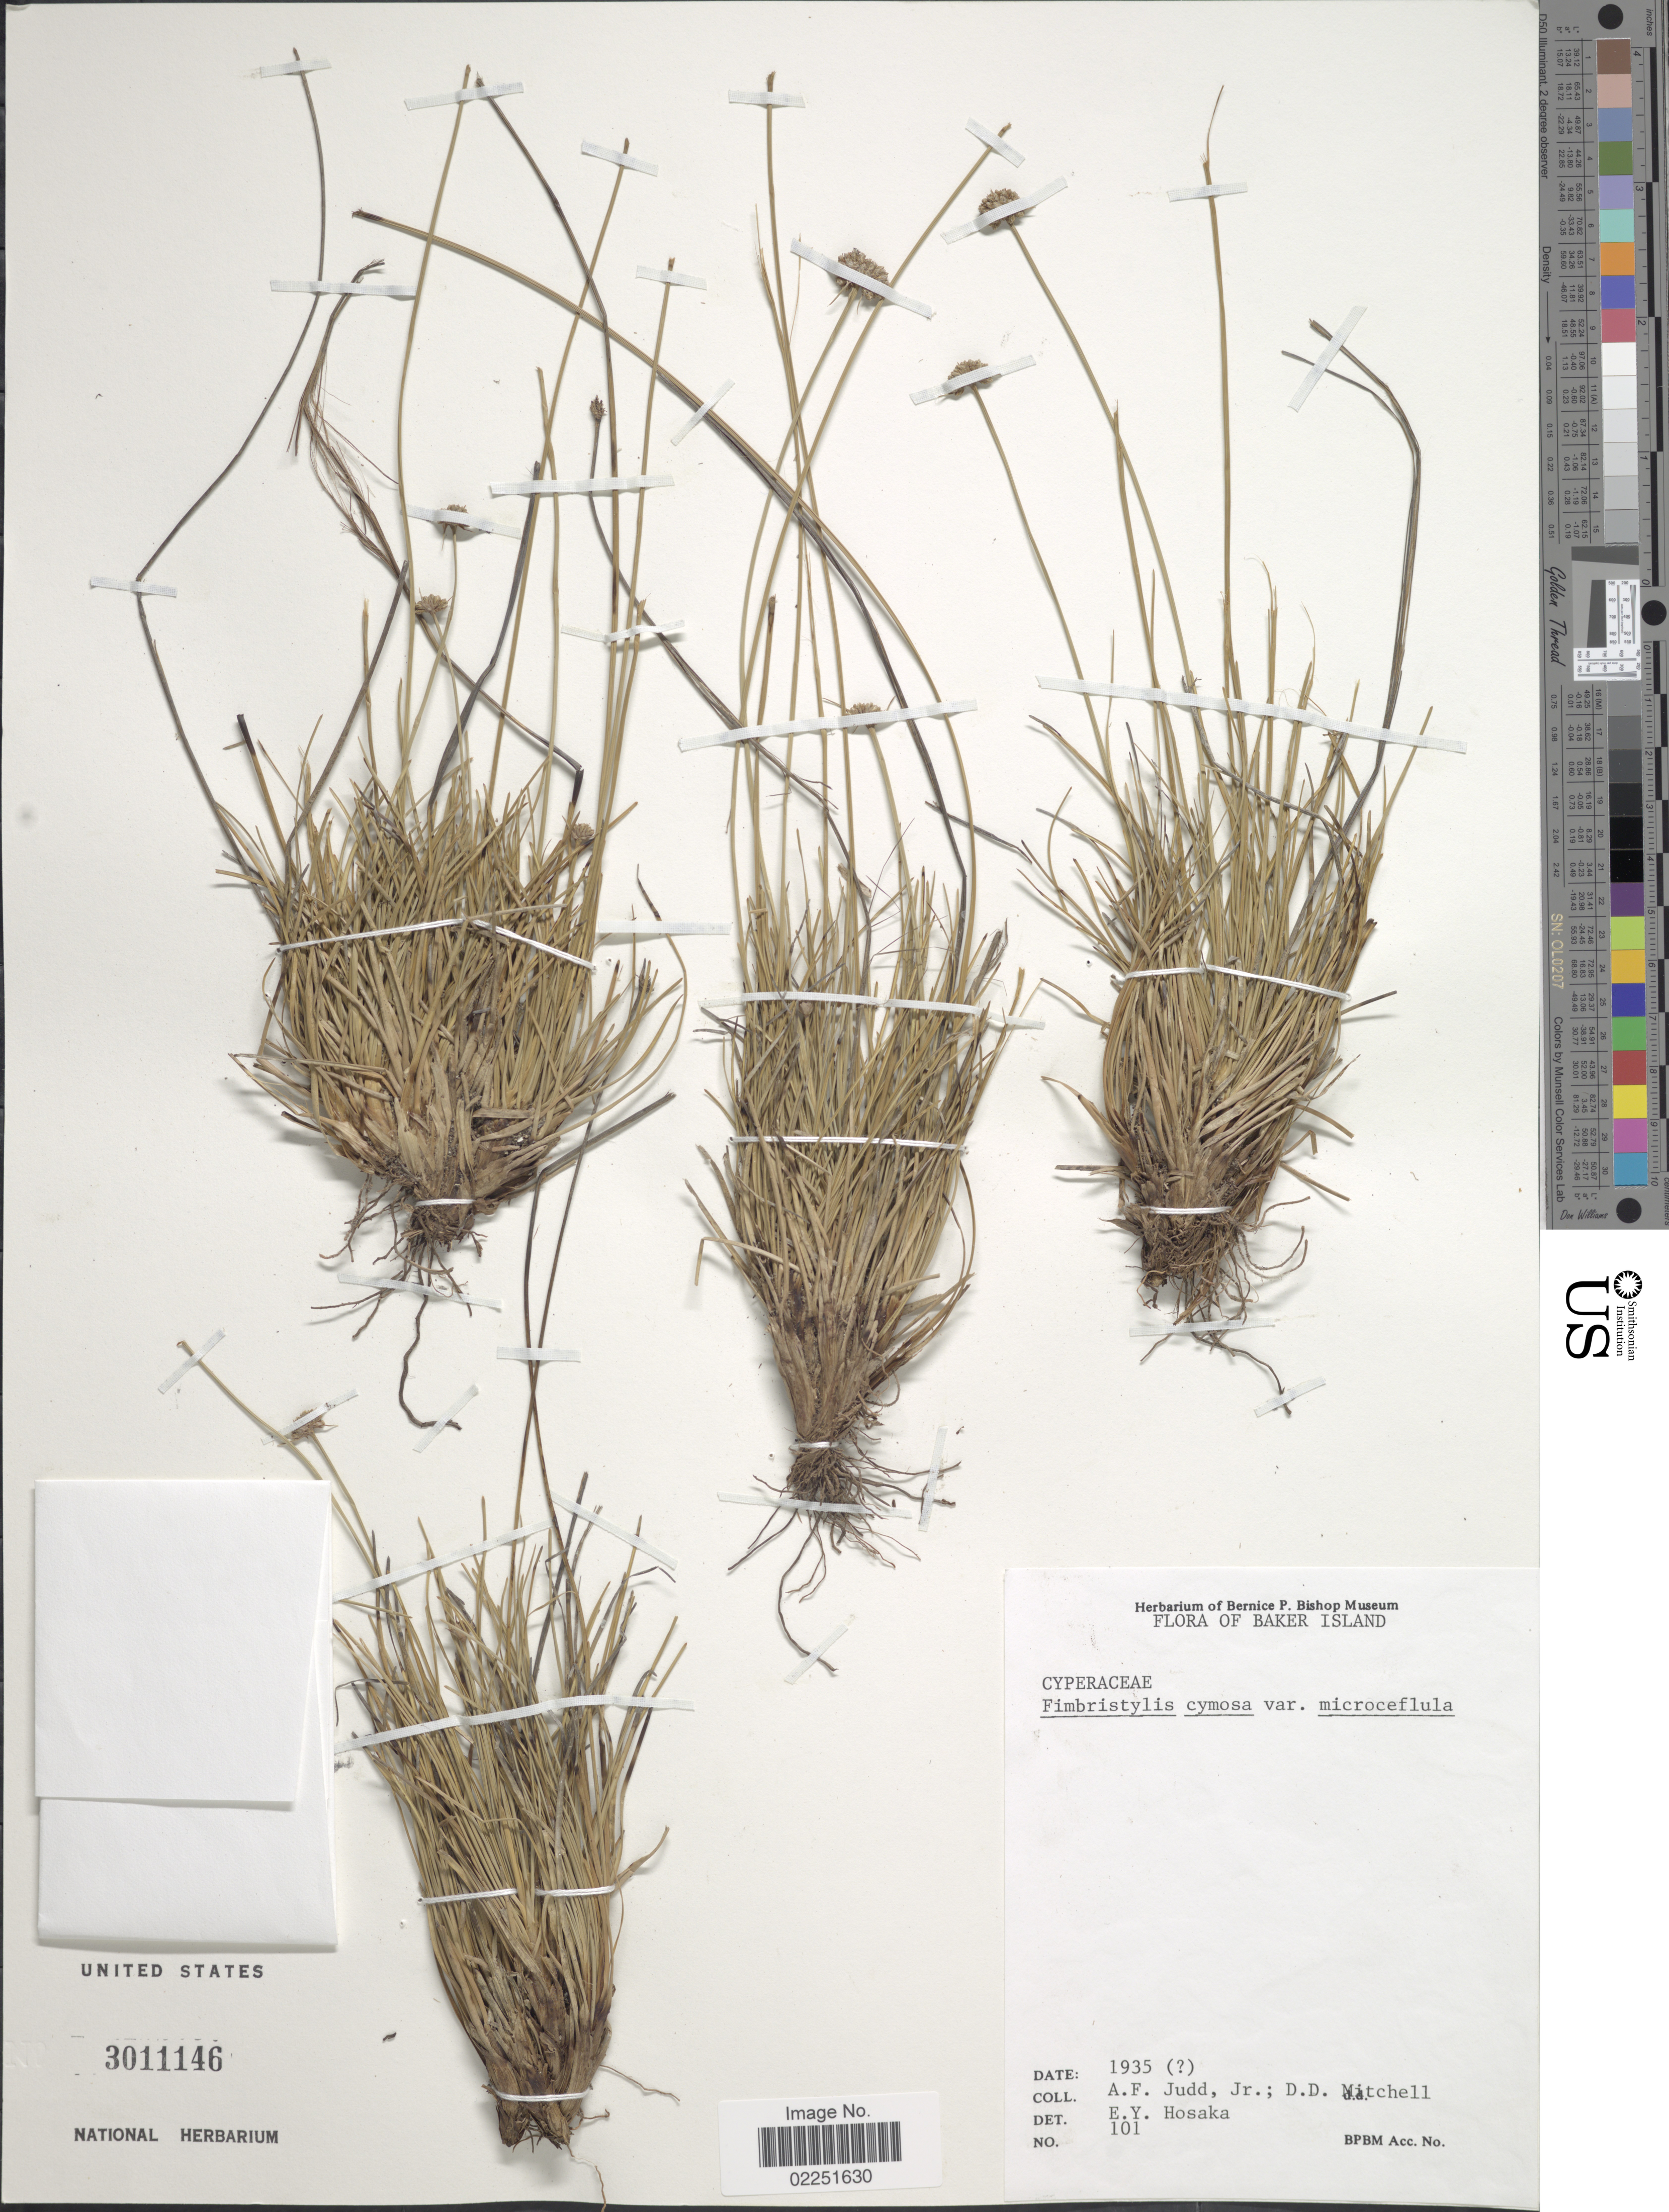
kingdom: Plantae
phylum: Tracheophyta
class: Liliopsida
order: Poales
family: Cyperaceae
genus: Fimbristylis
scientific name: Fimbristylis cymosa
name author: R. Br.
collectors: A. Judd & D. D. Mitchell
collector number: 101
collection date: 1935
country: U.S. Administered Pacific Islands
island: Baker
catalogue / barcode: US 3011146